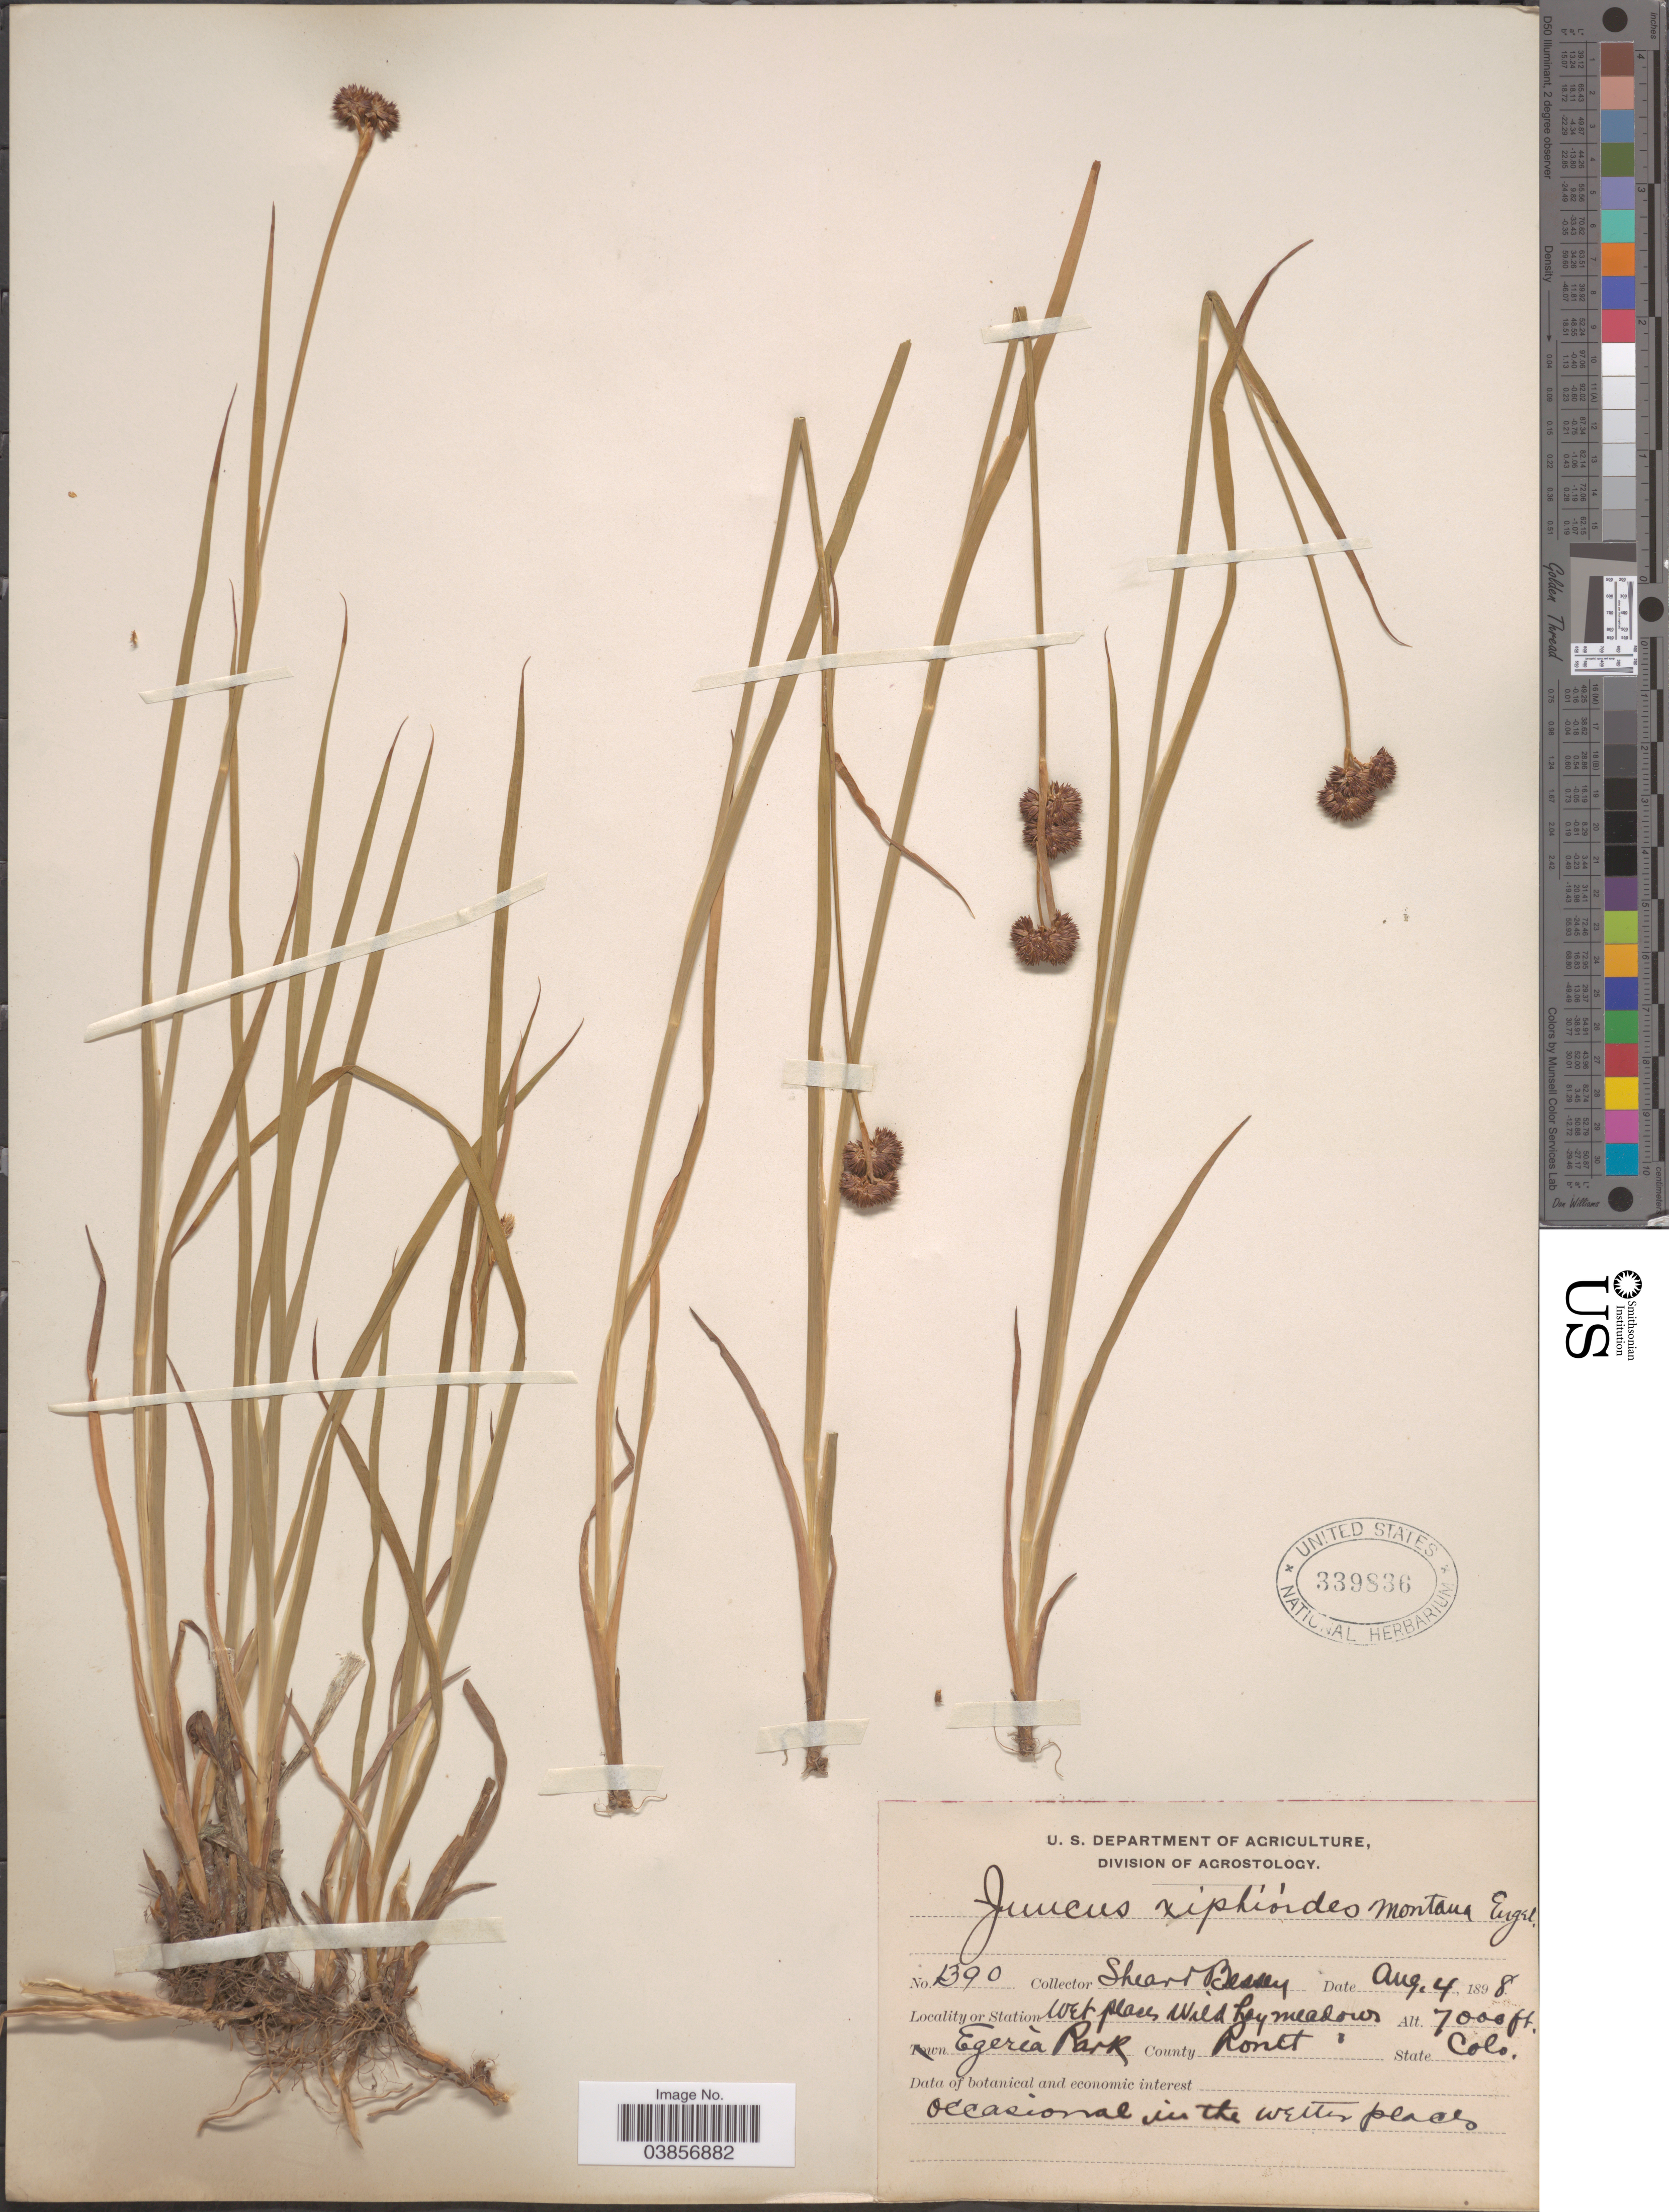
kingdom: Plantae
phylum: Tracheophyta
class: Liliopsida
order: Poales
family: Juncaceae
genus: Juncus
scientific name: Juncus saximontanus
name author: A. Nelson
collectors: -- Shear & -. Bessey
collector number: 1390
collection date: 1898-08-04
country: United States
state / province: Colorado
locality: Egeria Park, County Routt.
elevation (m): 2134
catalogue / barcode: US 339836